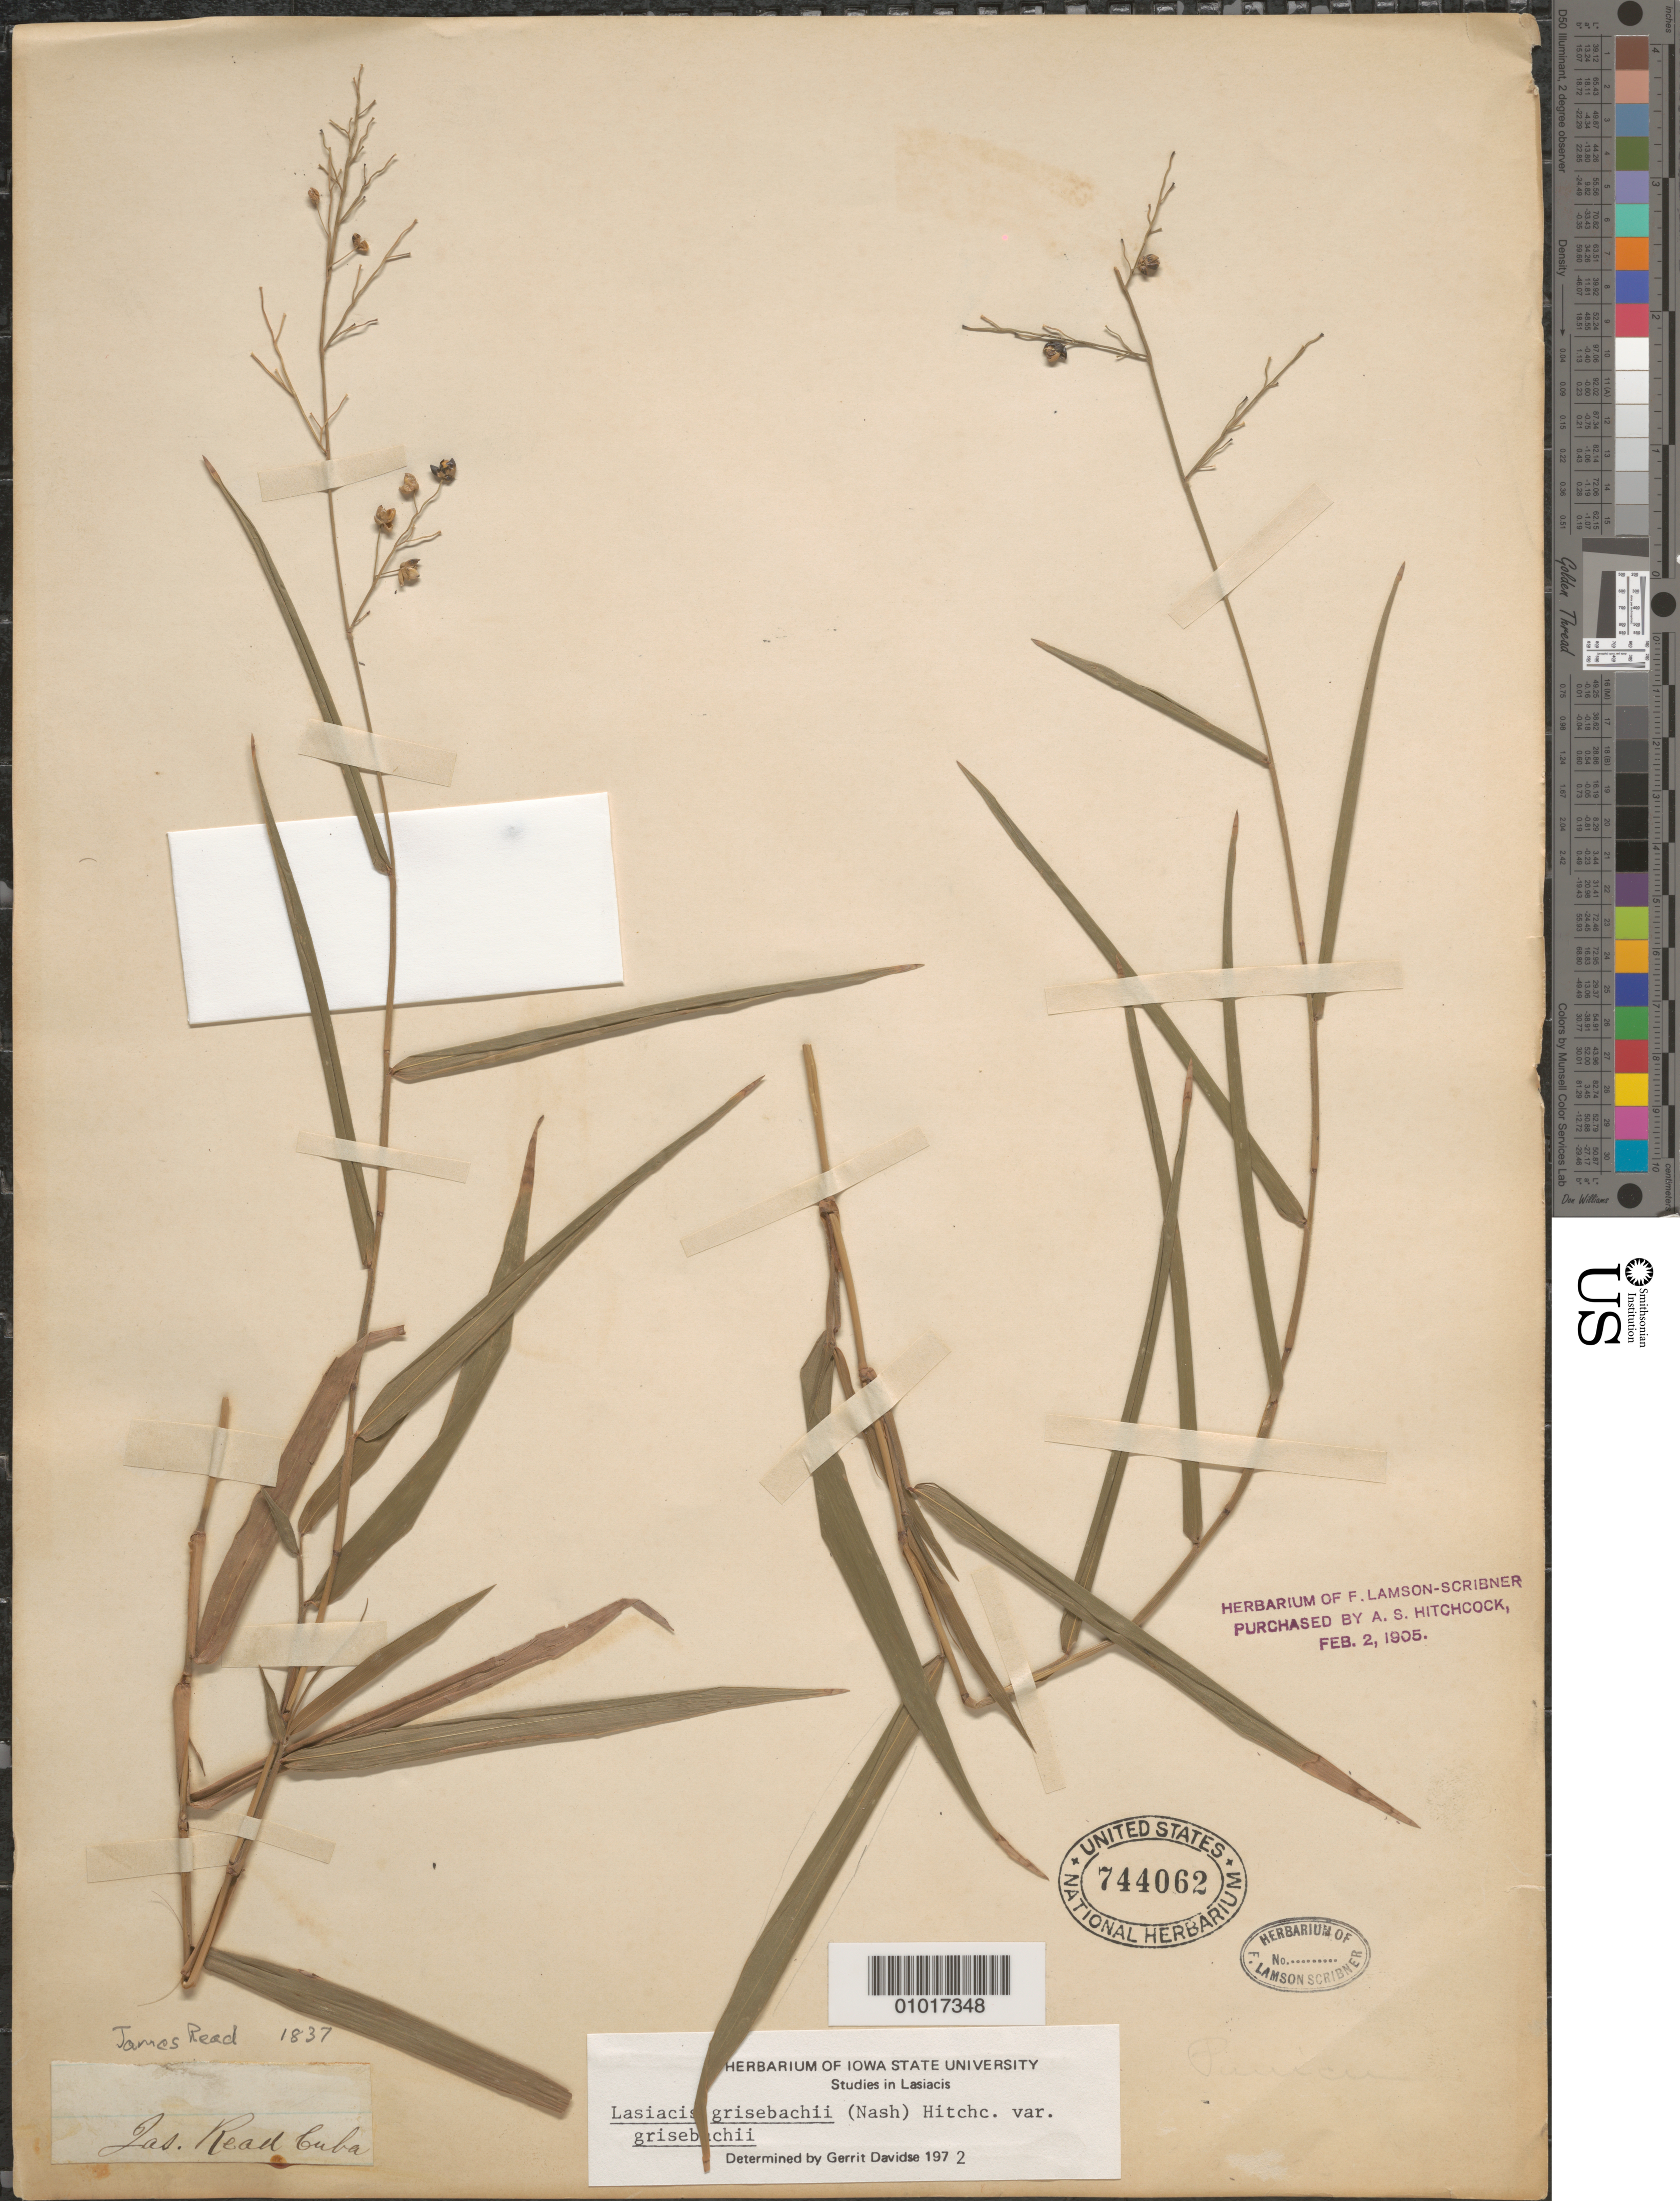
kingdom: Plantae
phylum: Tracheophyta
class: Liliopsida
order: Poales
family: Poaceae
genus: Lasiacis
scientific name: Lasiacis grisebachii var. grisebachii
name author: (Nash) Hitchc.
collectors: J. Reed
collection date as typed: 01 Jan 1837 to 31 Dec 1837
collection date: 1837-01-01/1837-12-31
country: Cuba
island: Cuba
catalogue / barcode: US 744062